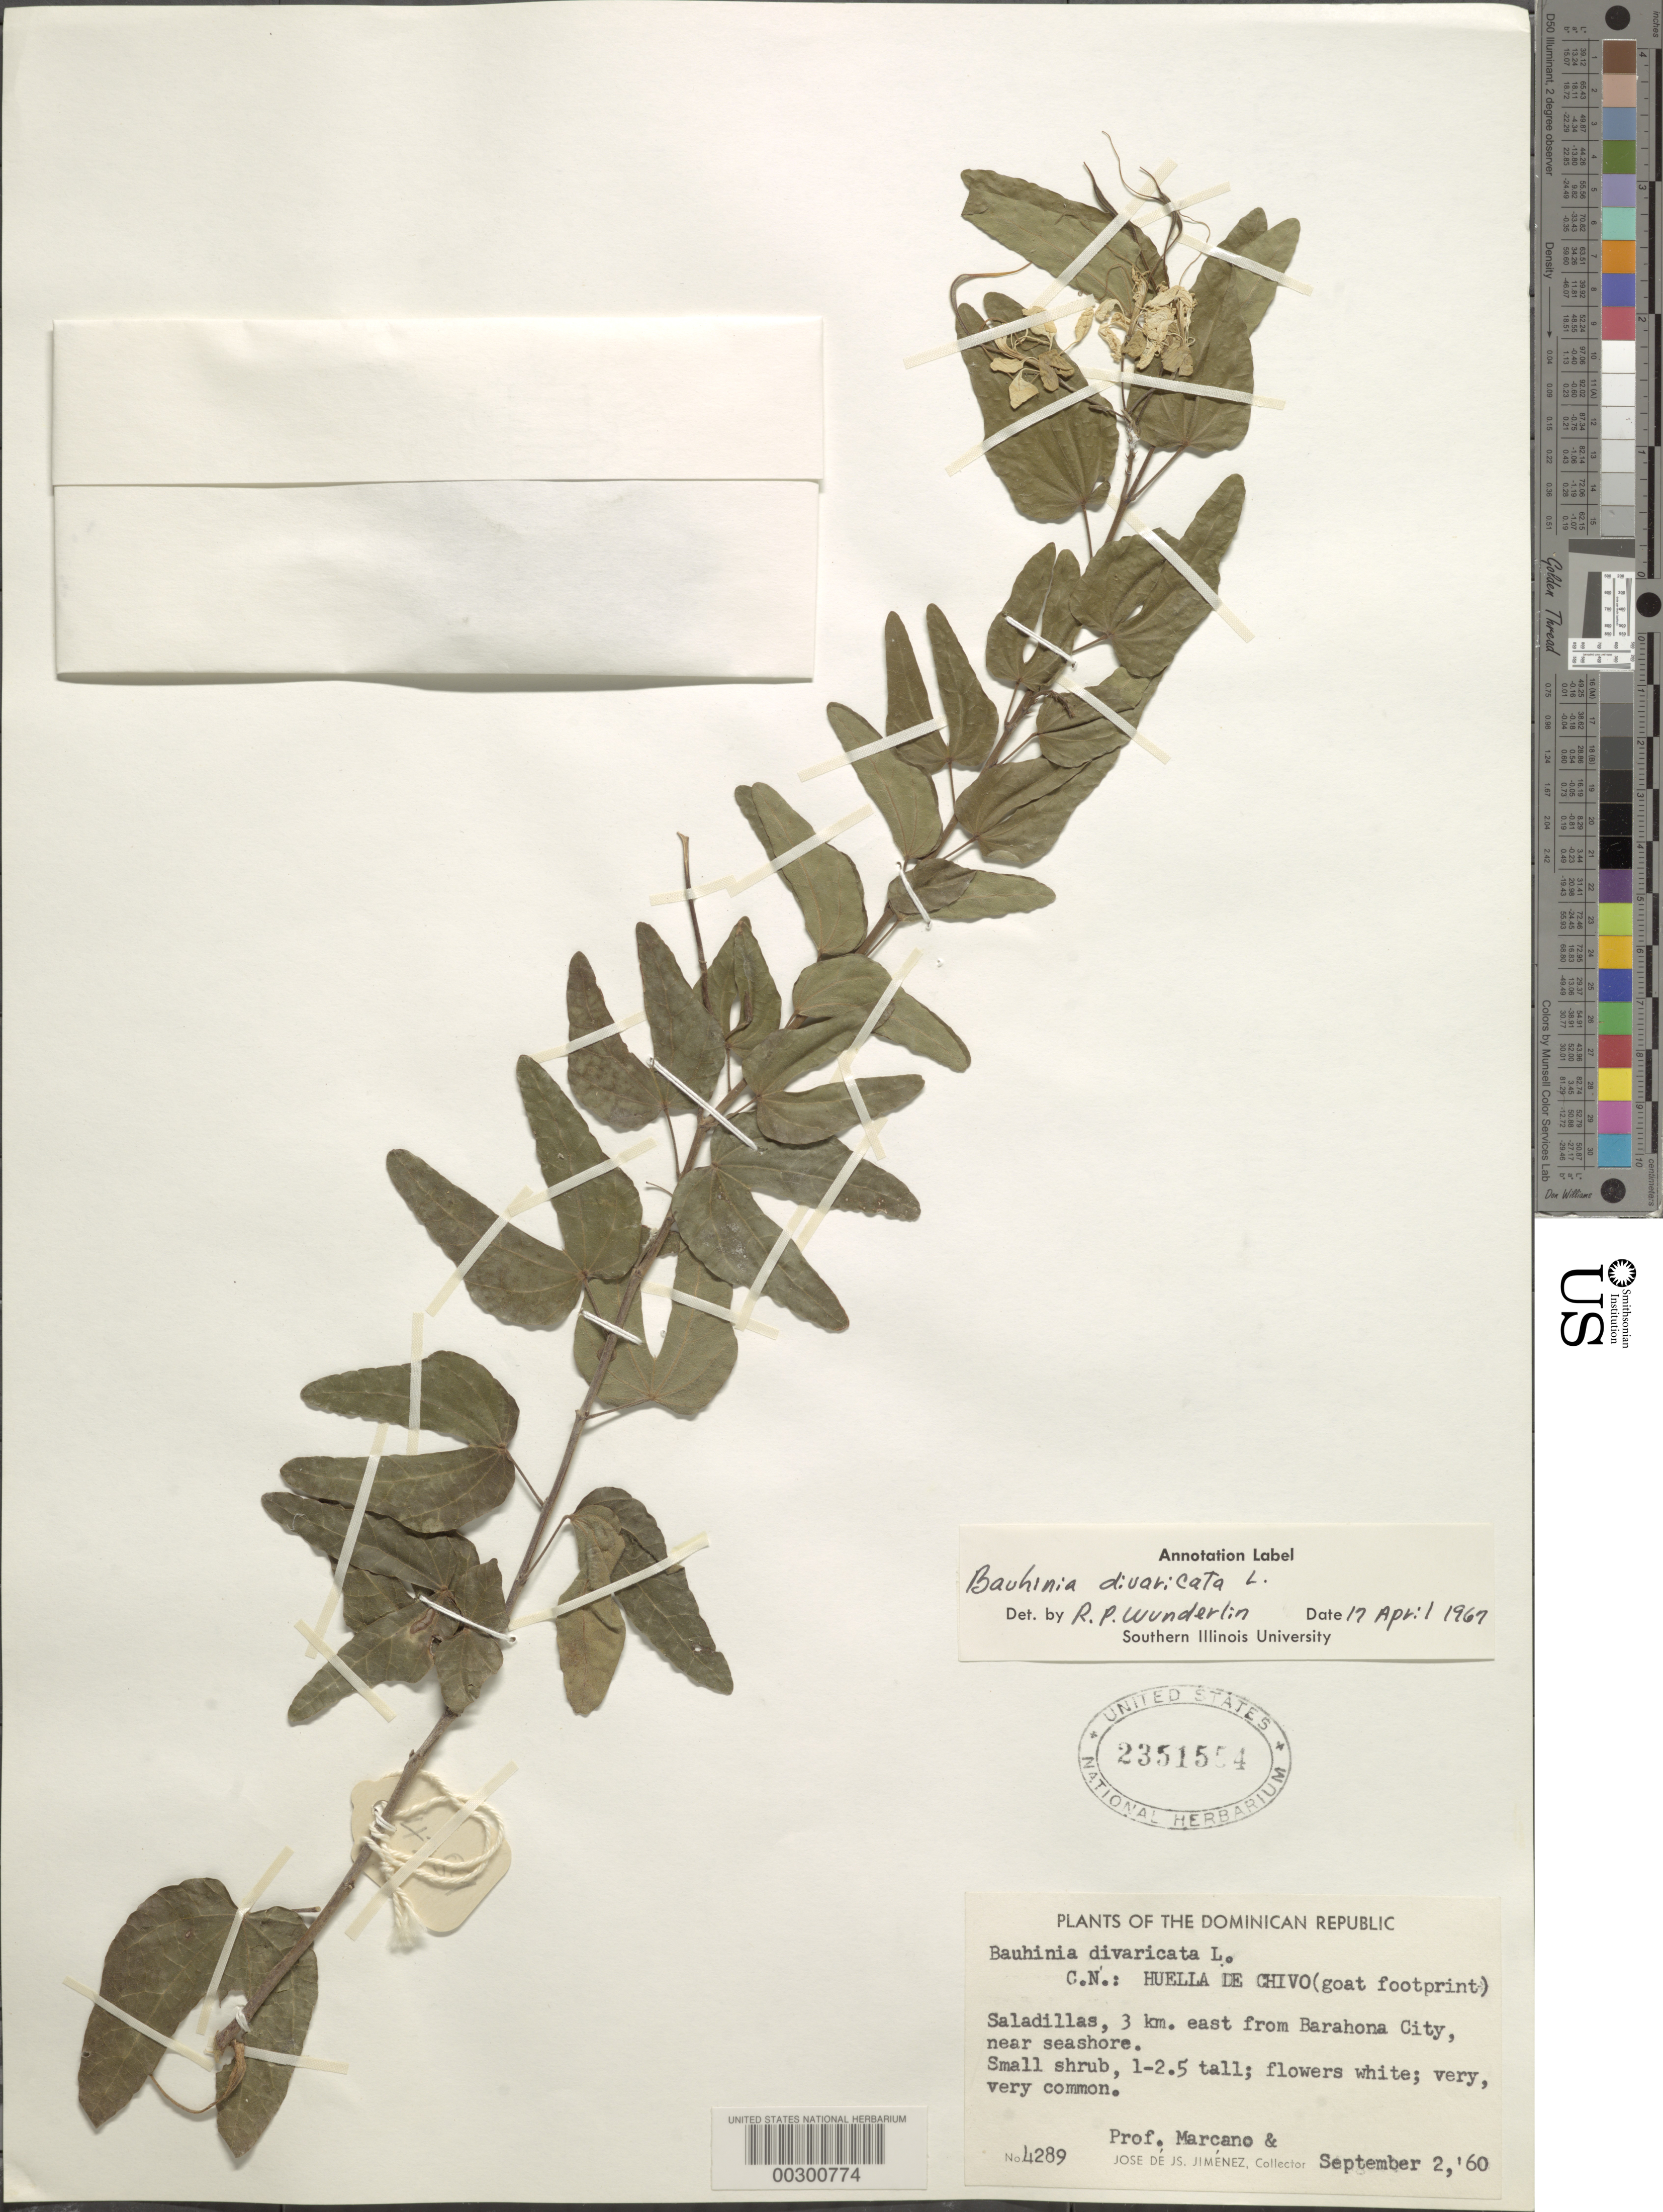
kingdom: Plantae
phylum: Tracheophyta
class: Magnoliopsida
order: Fabales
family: Fabaceae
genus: Bauhinia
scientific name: Bauhinia divaricata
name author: L.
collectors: E. J. Marcano F. & J. J. Jiménez Almonte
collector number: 4289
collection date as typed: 02 Sep 1960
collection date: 1960-09-02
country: Dominican Republic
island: Hispaniola Island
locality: Saladillas, 3 km e from barahona city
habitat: Near seashore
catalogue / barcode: US 2351554